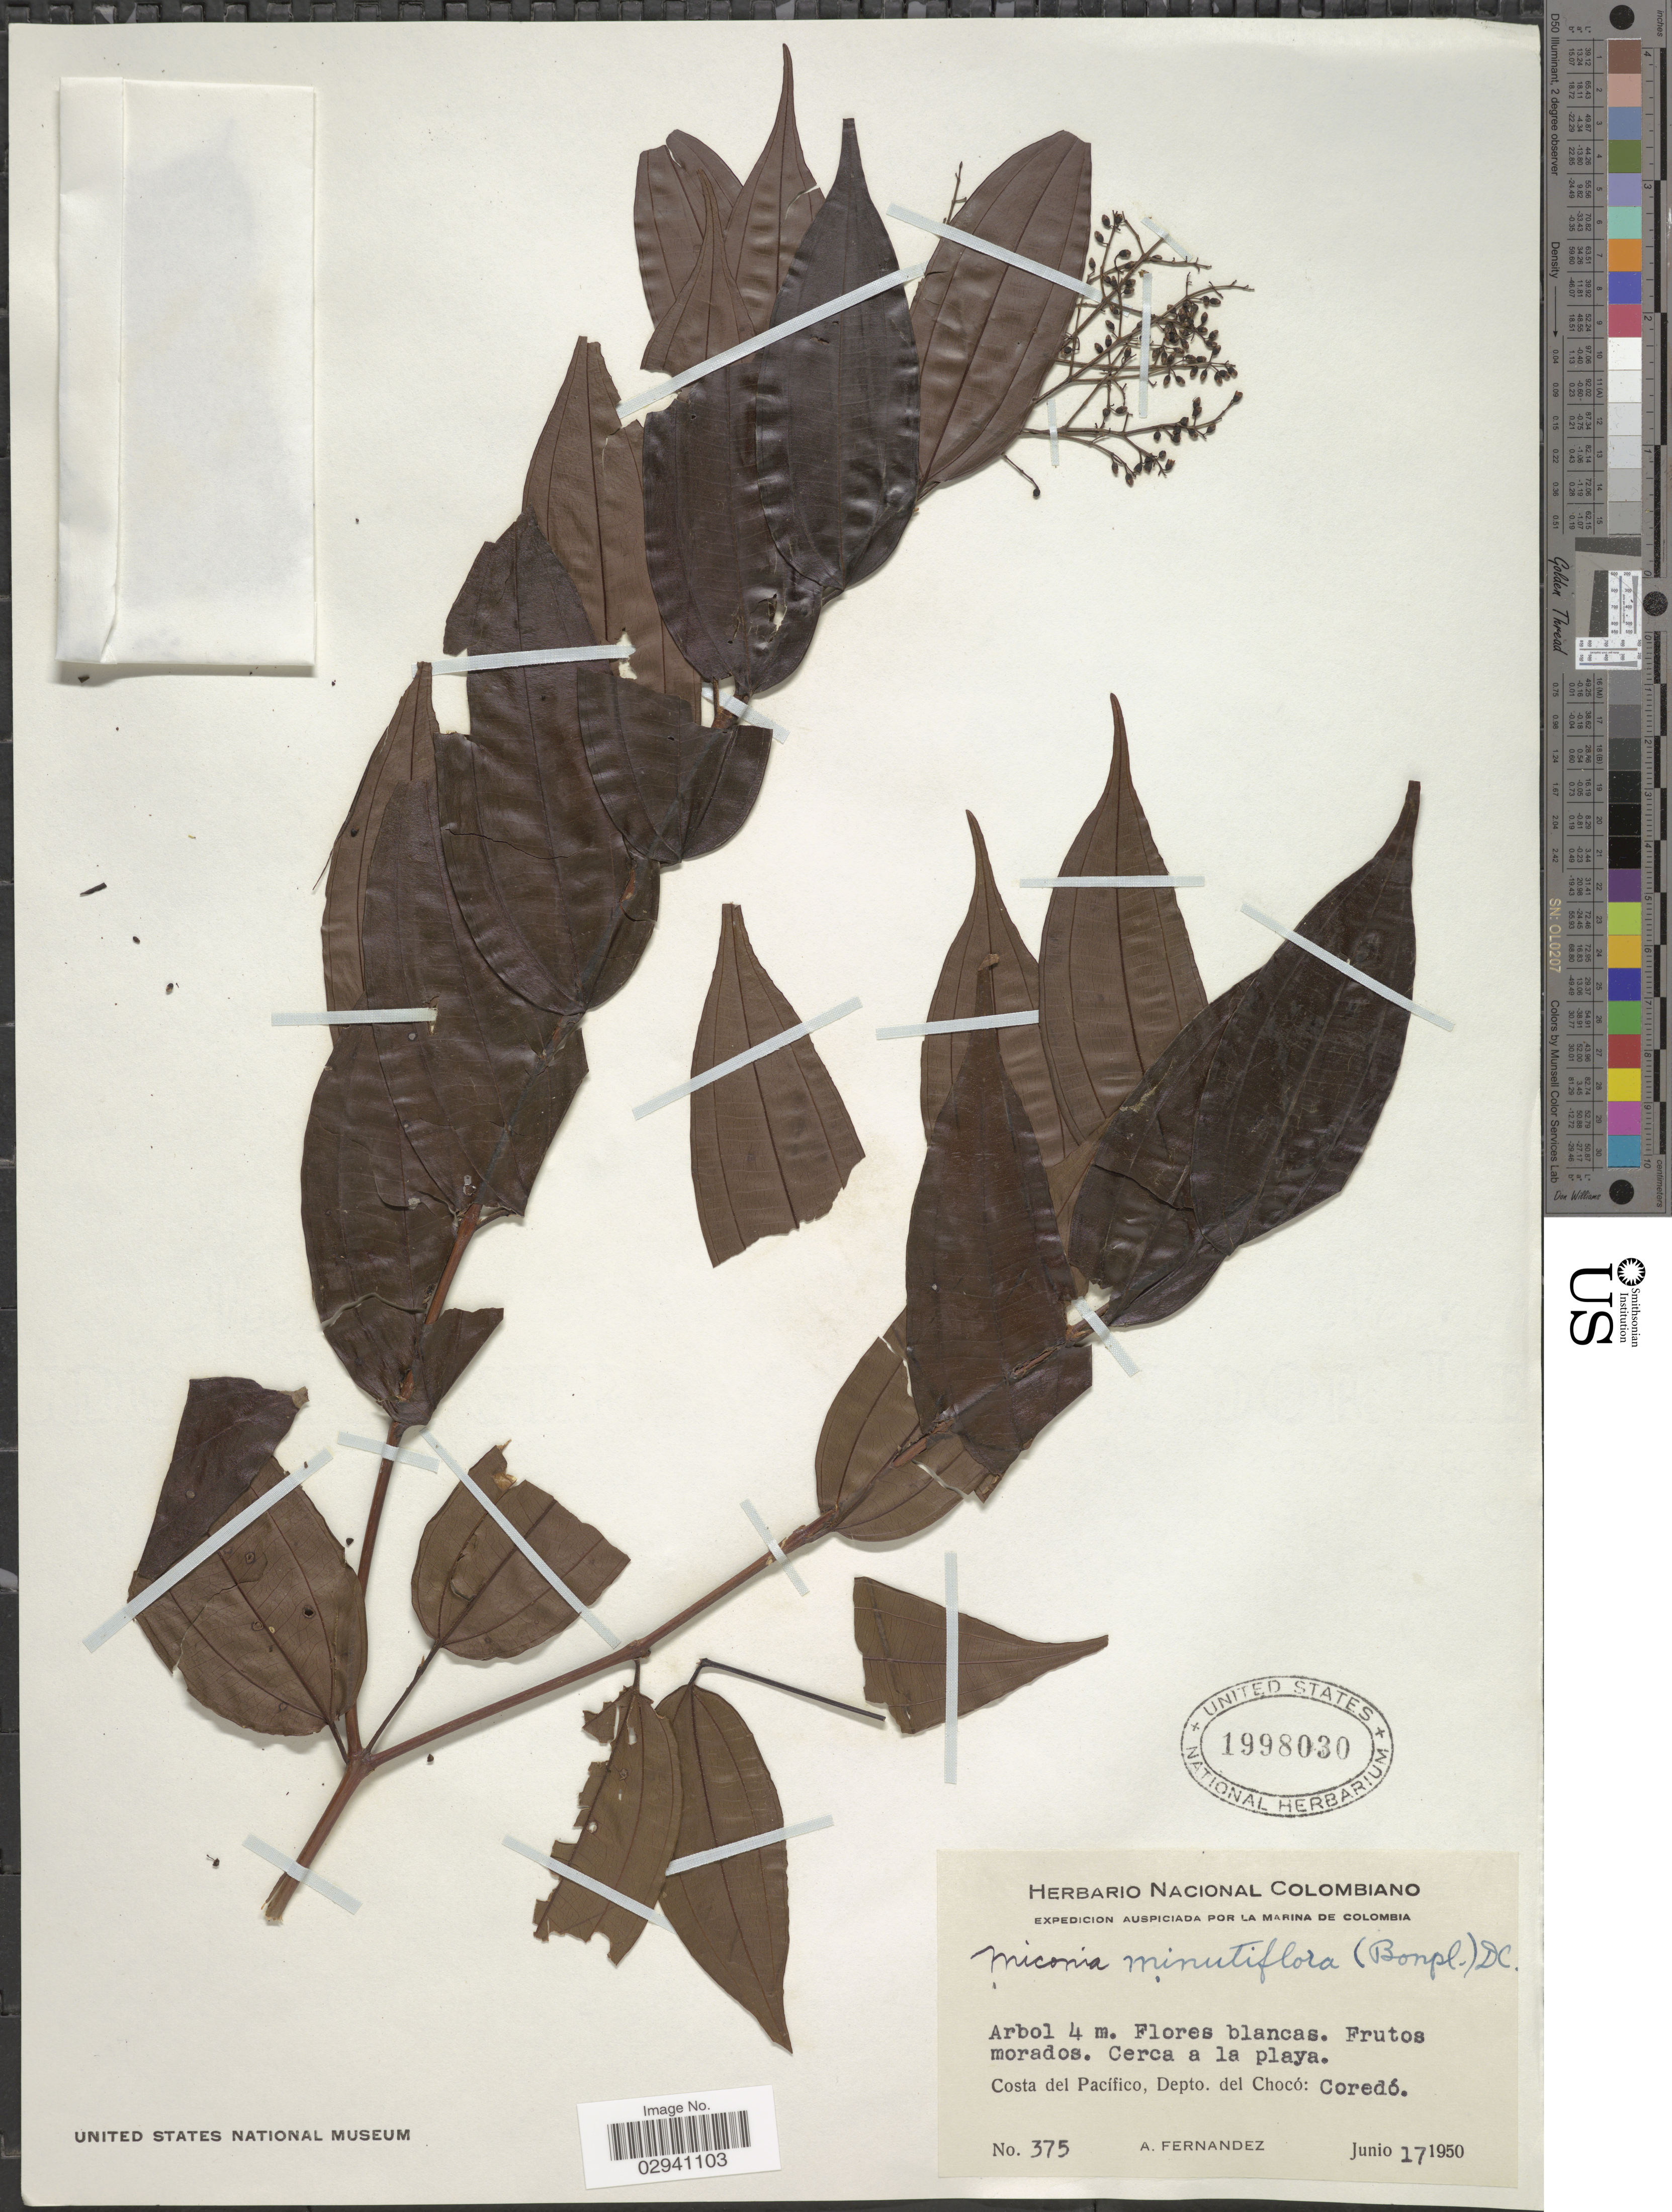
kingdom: Plantae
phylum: Tracheophyta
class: Magnoliopsida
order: Myrtales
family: Melastomataceae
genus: Miconia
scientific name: Miconia minutiflora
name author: (Bonpl.) DC.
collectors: A. Fernandez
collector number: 375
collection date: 1950-06-17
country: Colombia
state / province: Chocó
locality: Costa del Pacífico, Depto. del Chocó: Coredó.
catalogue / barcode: US 1998030